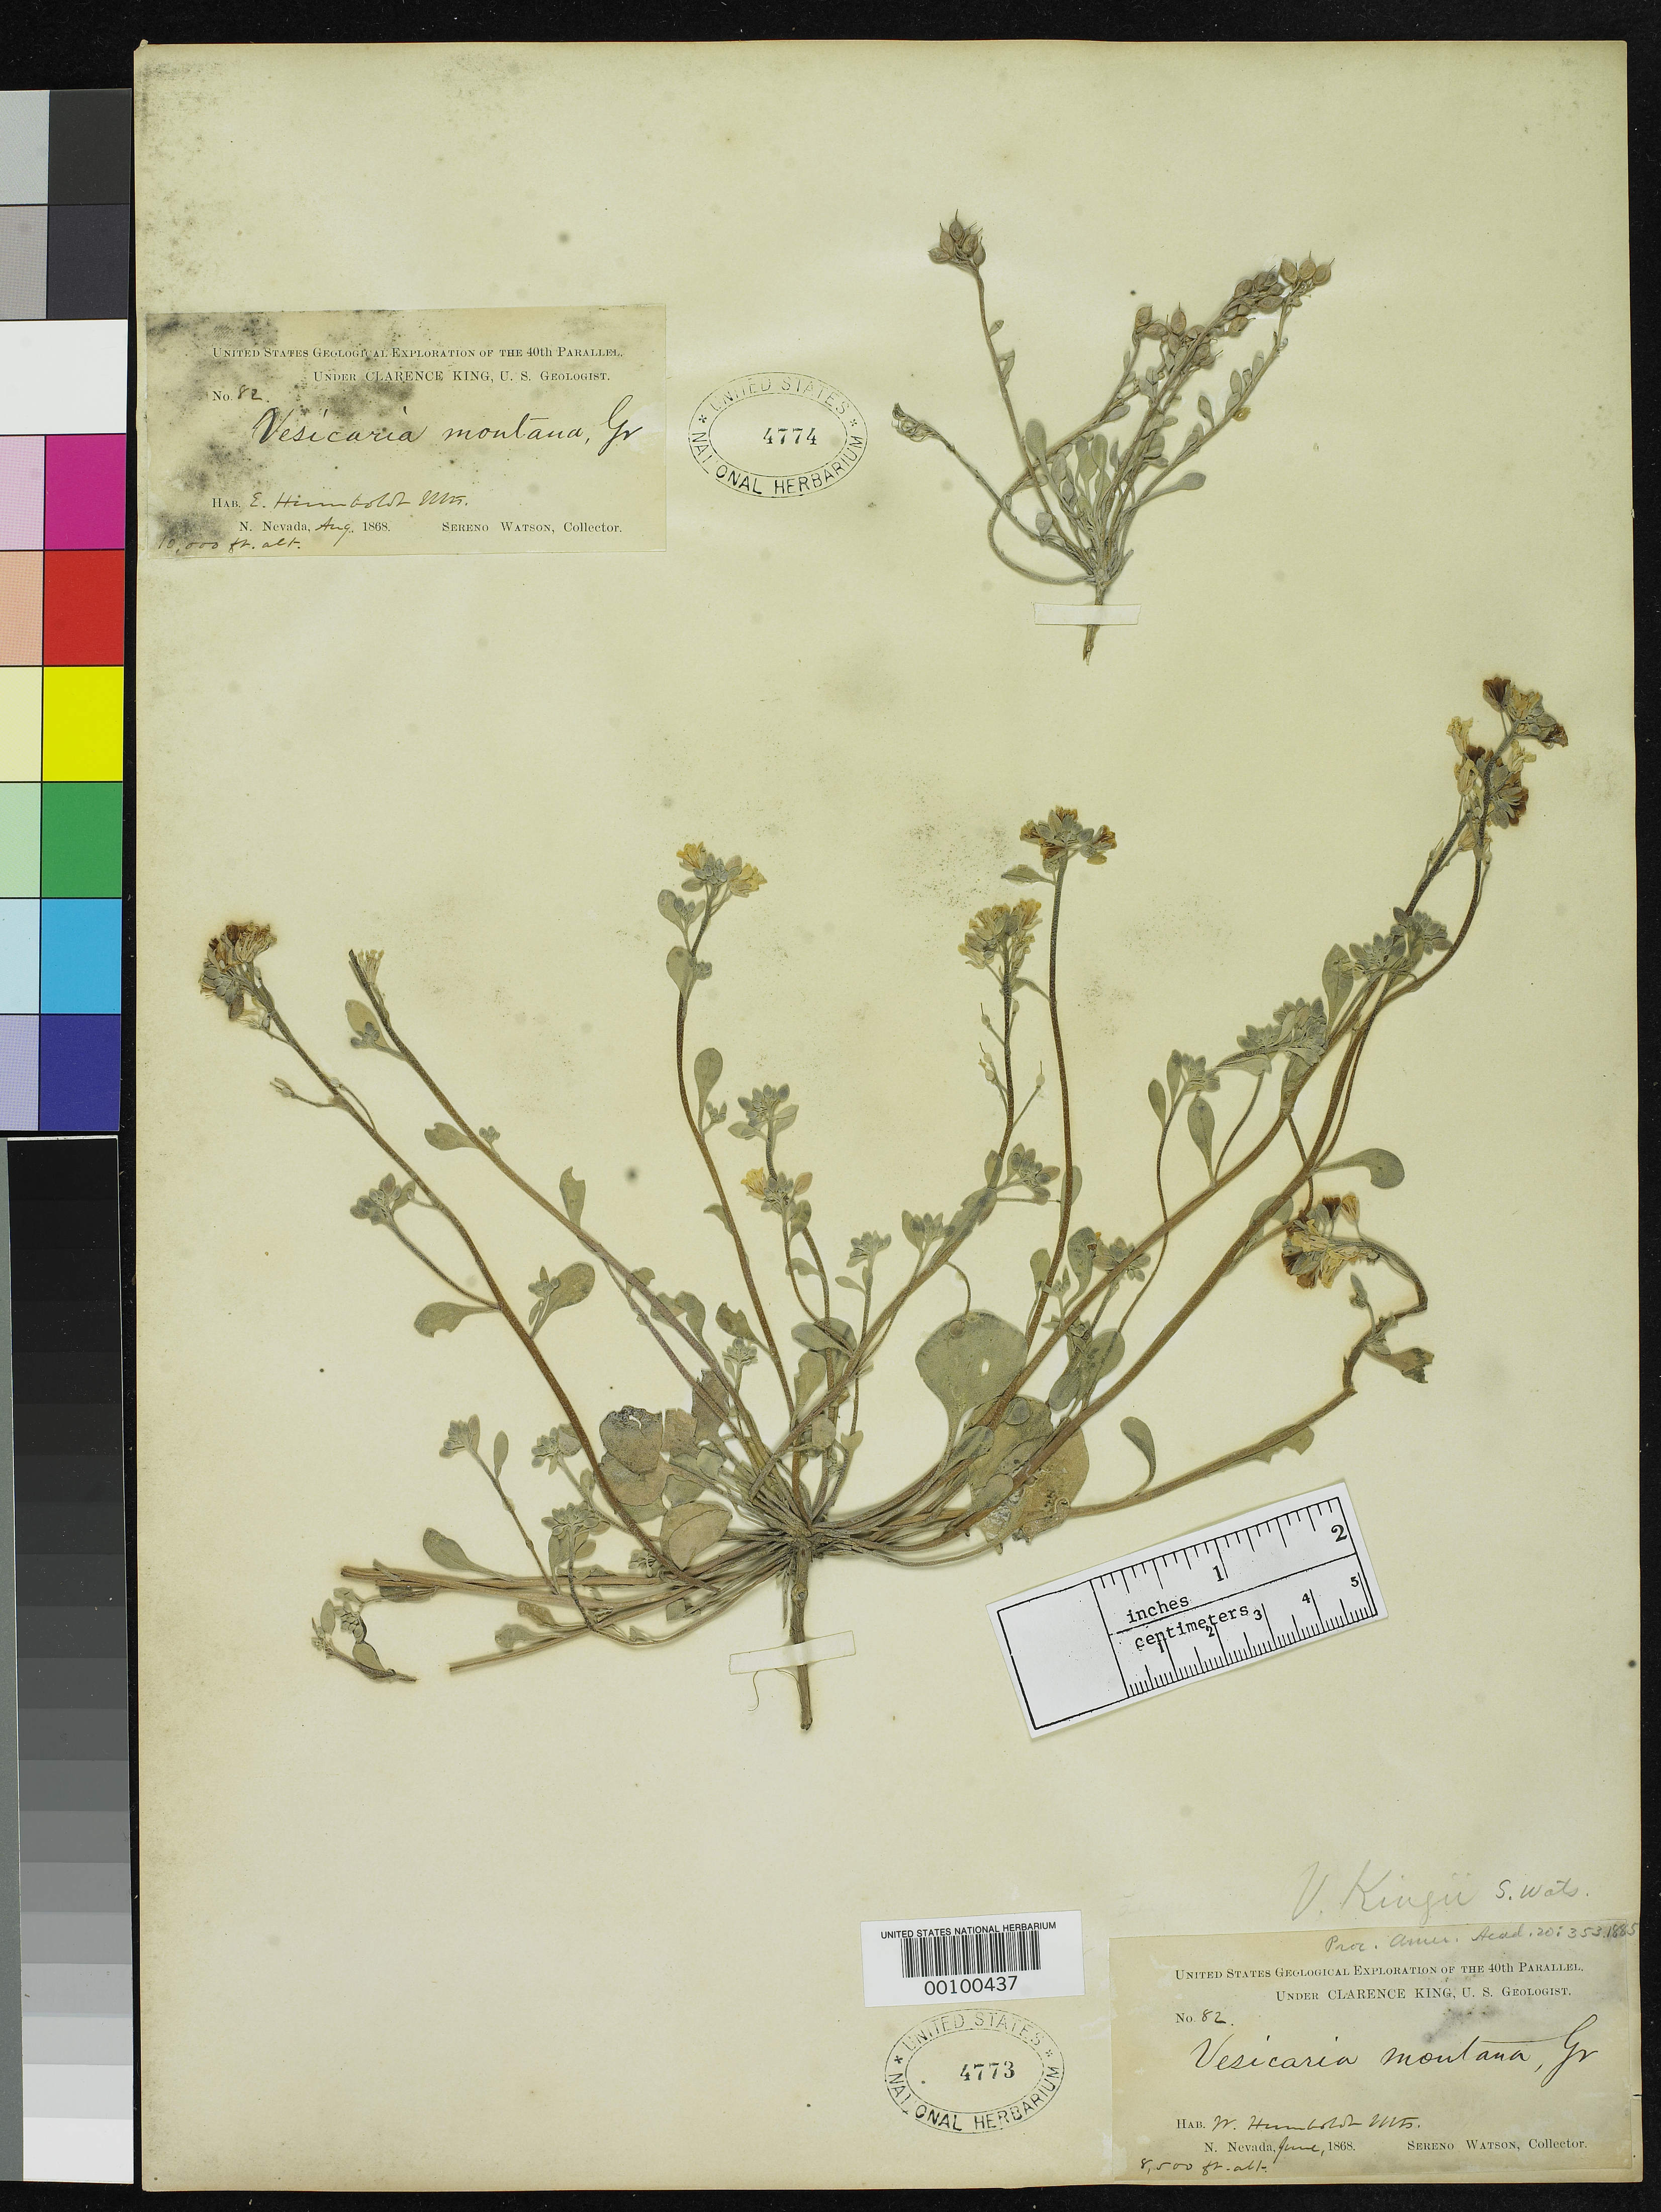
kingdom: Plantae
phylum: Tracheophyta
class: Magnoliopsida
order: Brassicales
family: Brassicaceae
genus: Physaria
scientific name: Physaria kingii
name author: S. Watson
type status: Isotype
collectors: S. Watson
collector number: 82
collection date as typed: Jun 1868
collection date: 1868-06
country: United States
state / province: Nevada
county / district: Pershing / Humboldt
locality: West Humboldt Mts.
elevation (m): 2591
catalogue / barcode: US 4773